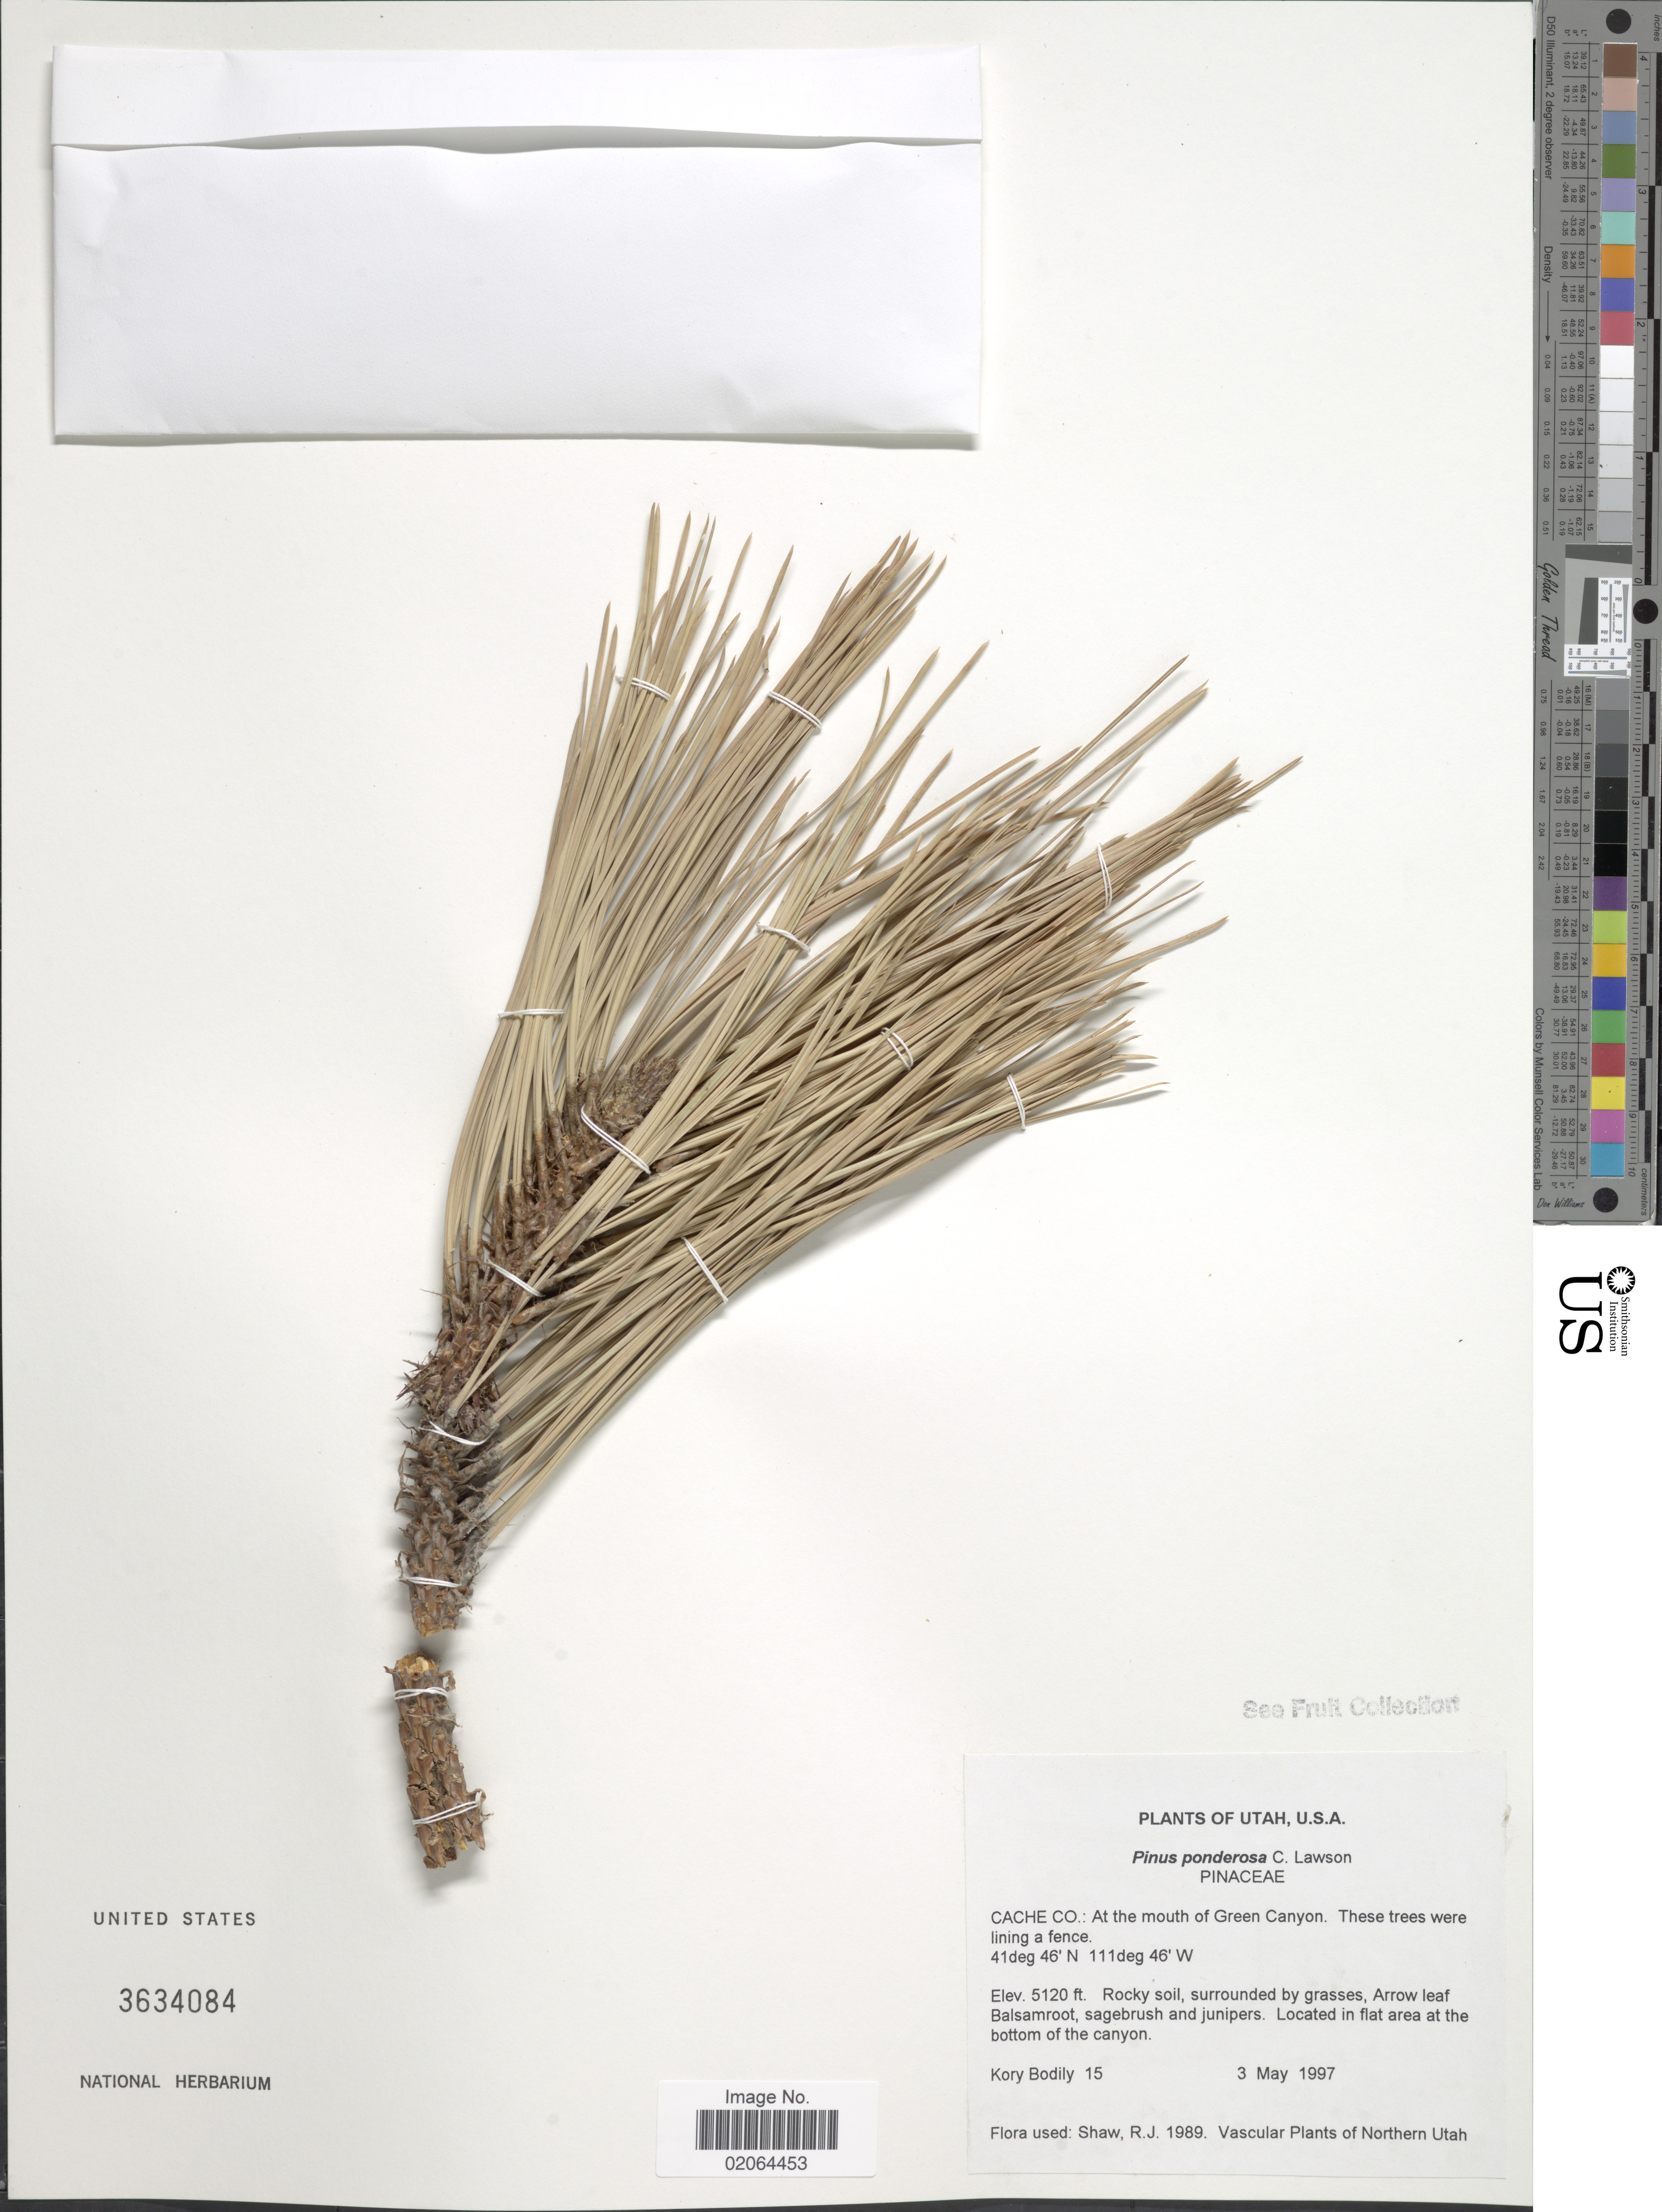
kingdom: Plantae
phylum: Tracheophyta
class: Pinopsida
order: Pinales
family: Pinaceae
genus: Pinus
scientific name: Pinus ponderosa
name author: Douglas ex C. Lawson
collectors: K. Bodily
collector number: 15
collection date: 1997-05-03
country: United States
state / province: Utah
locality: Utah, Cache Co: At the mouth of Green Canyon.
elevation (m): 1561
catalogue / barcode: US 3634084